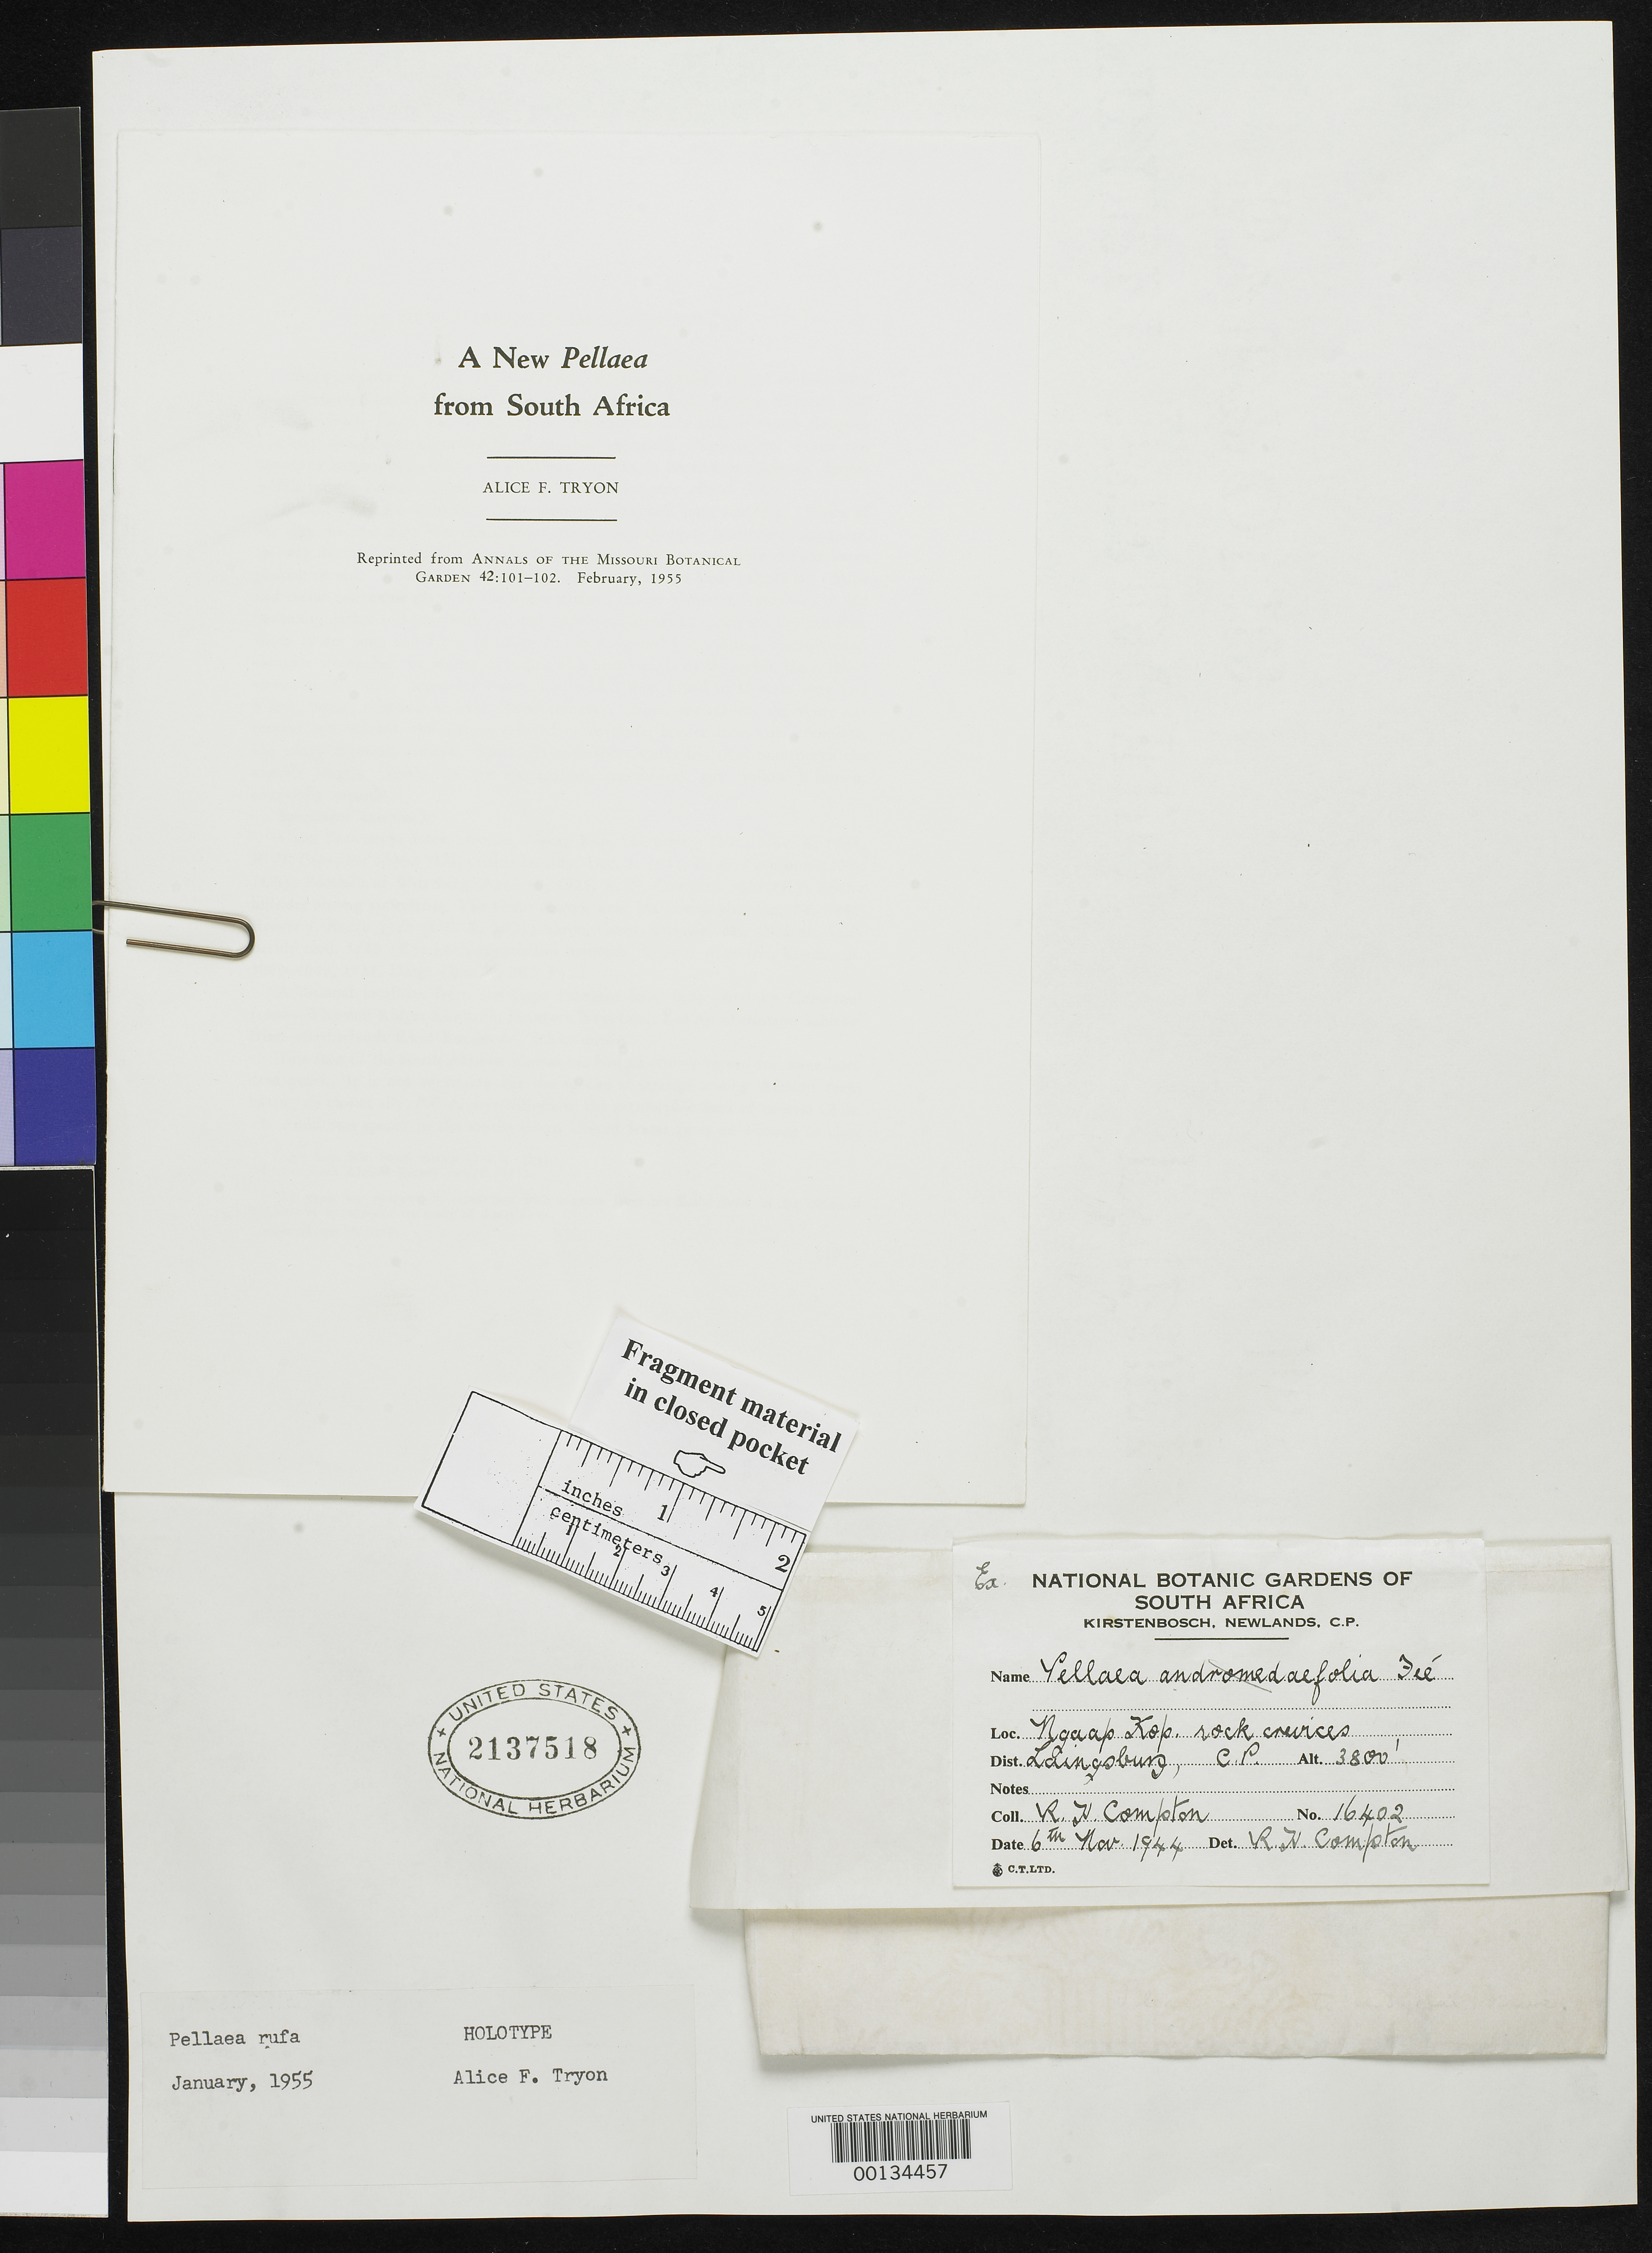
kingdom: Plantae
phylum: Tracheophyta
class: Polypodiopsida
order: Polypodiales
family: Pteridaceae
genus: Pellaea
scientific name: Pellaea rufa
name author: A.F. Tryon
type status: Holotype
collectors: R. H. Compton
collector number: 16402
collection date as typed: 06 Nov 1944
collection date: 1944-11-06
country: South Africa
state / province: Western Cape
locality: Laingsburg Dist., Ngaap kop.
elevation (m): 1158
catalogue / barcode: US 2137518